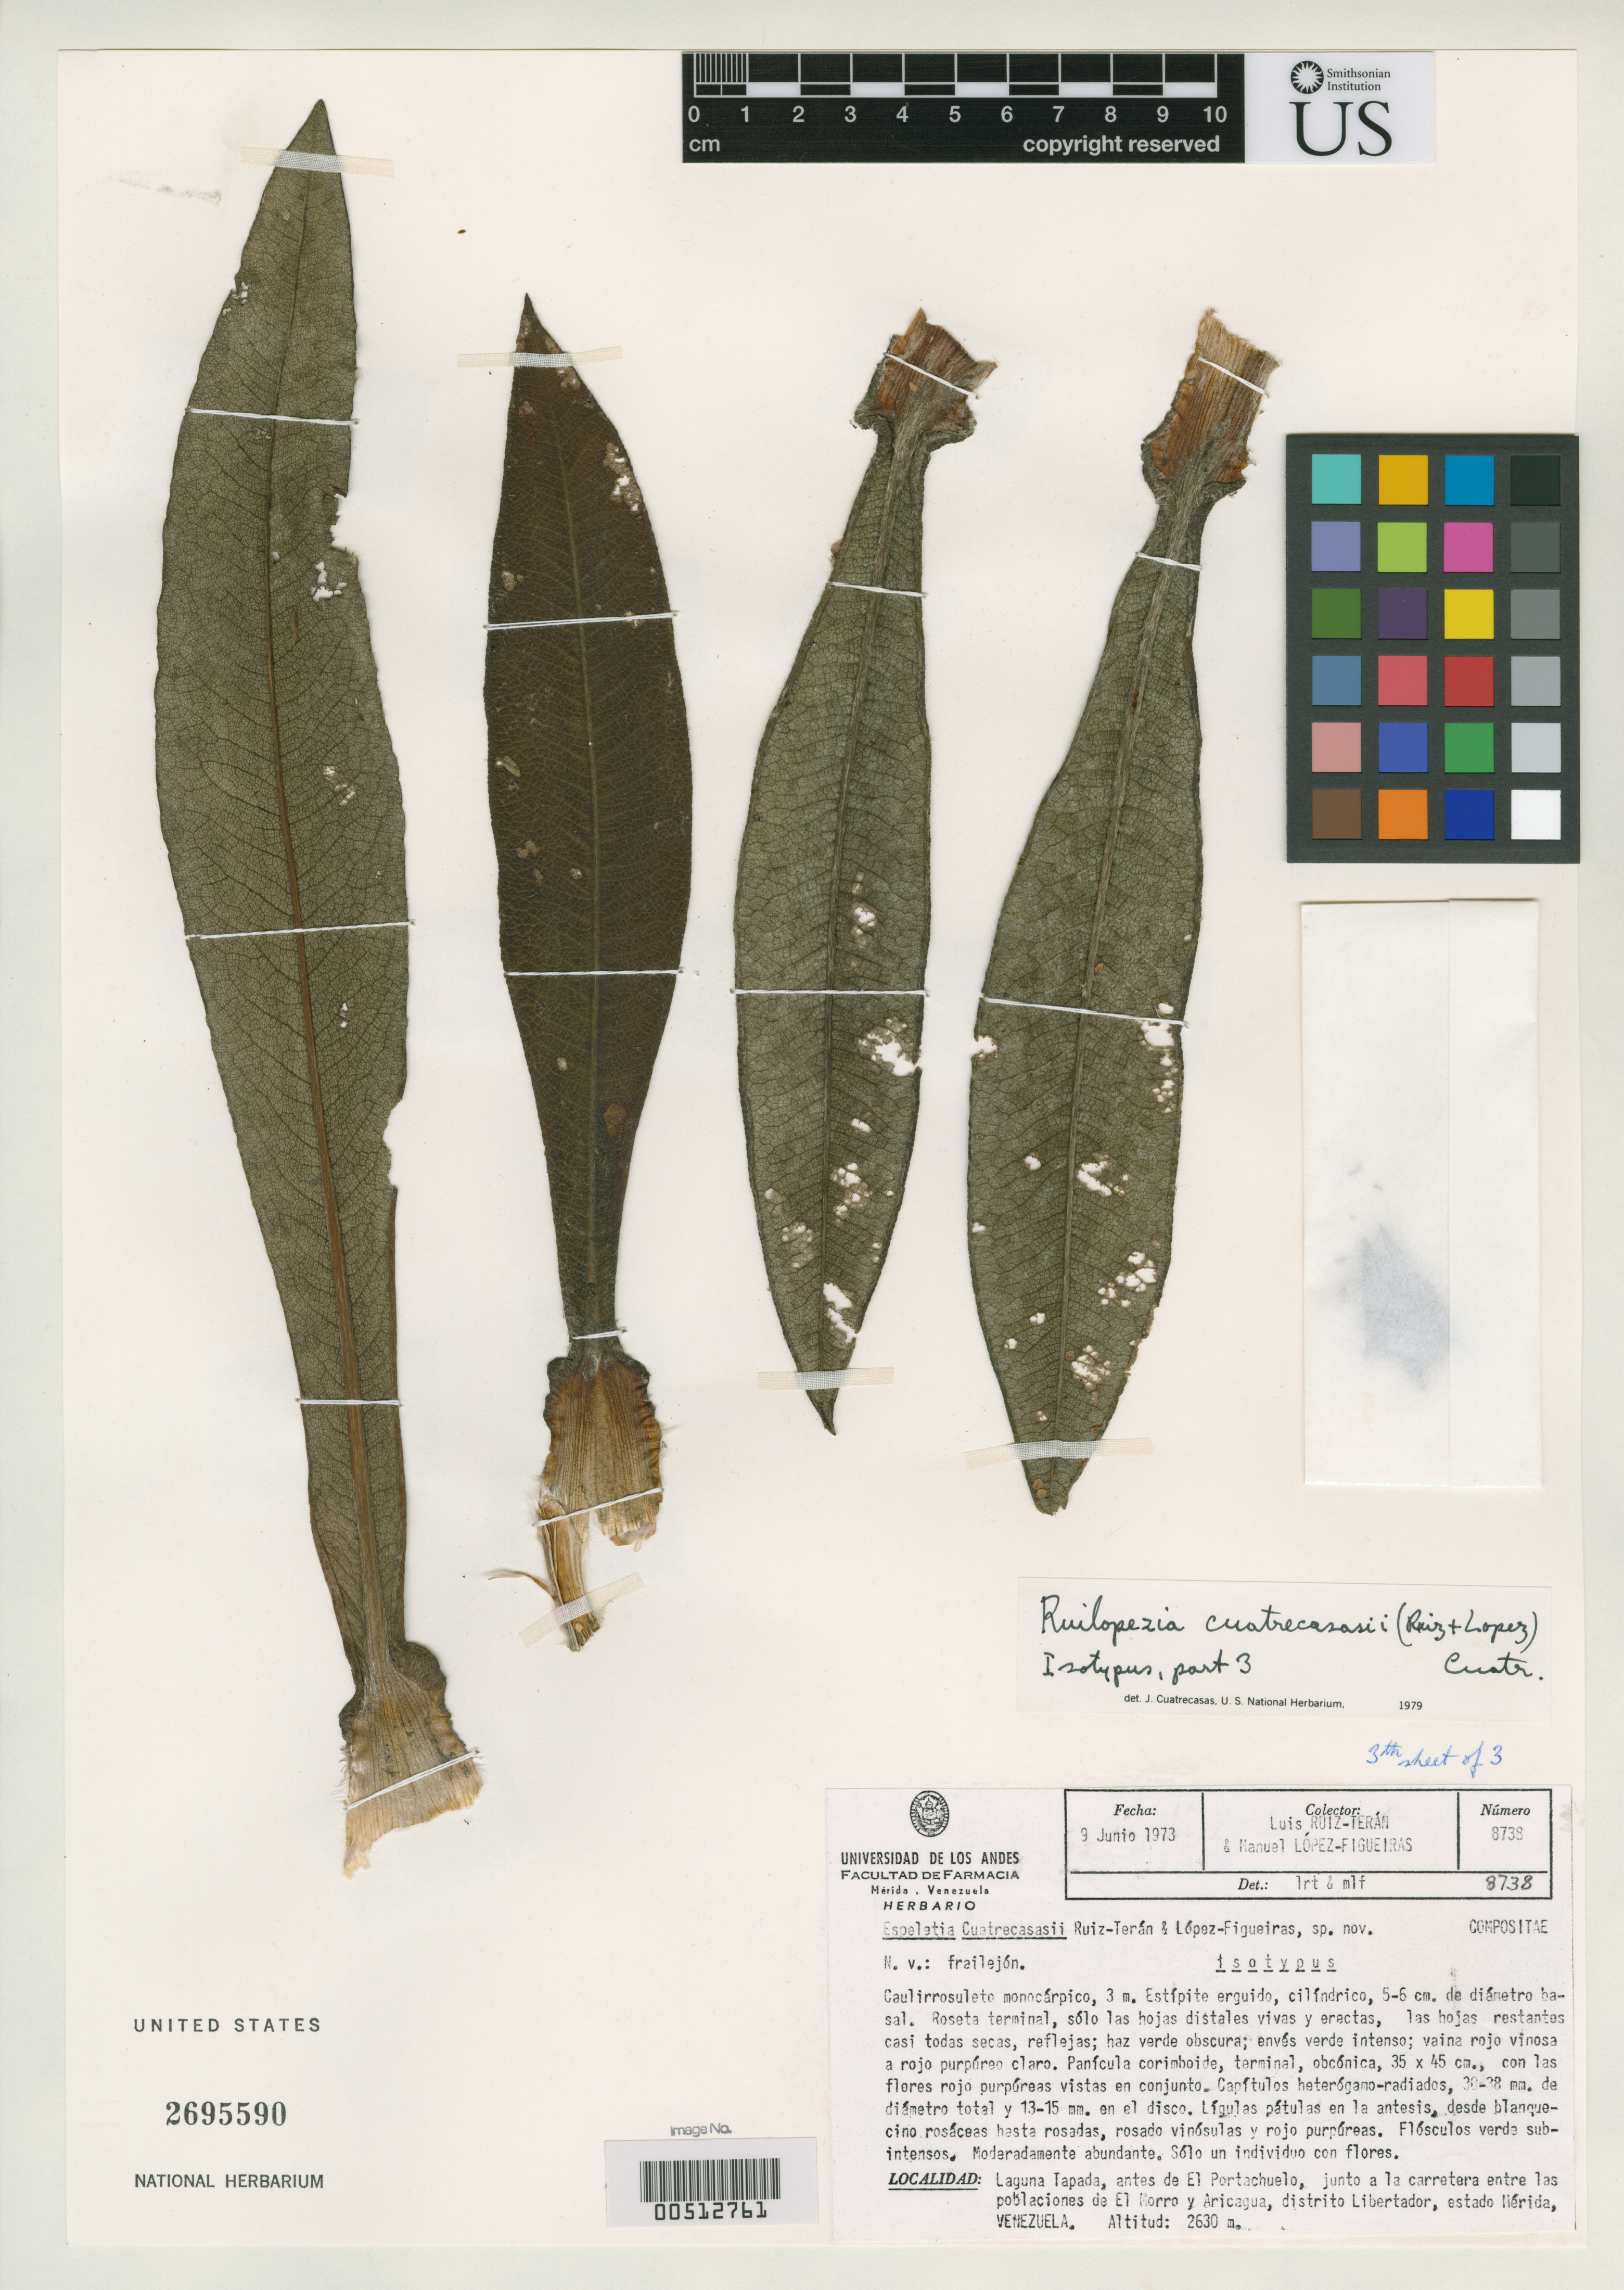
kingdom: Plantae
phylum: Tracheophyta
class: Magnoliopsida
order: Asterales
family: Asteraceae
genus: Espeletia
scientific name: Espeletia cuatrecasasii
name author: Ruíz-Terán & López Fig.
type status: Isotype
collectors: L. E. Ruíz-Terán & M. López Figueiras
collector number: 8738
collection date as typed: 09 Jun 1973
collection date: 1973-06-09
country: Venezuela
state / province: Mérida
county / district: Libertador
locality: Laguna Tapada, antes de El Portachuelo, between El Morro and Aricagua.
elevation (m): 2630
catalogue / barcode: US 2695590